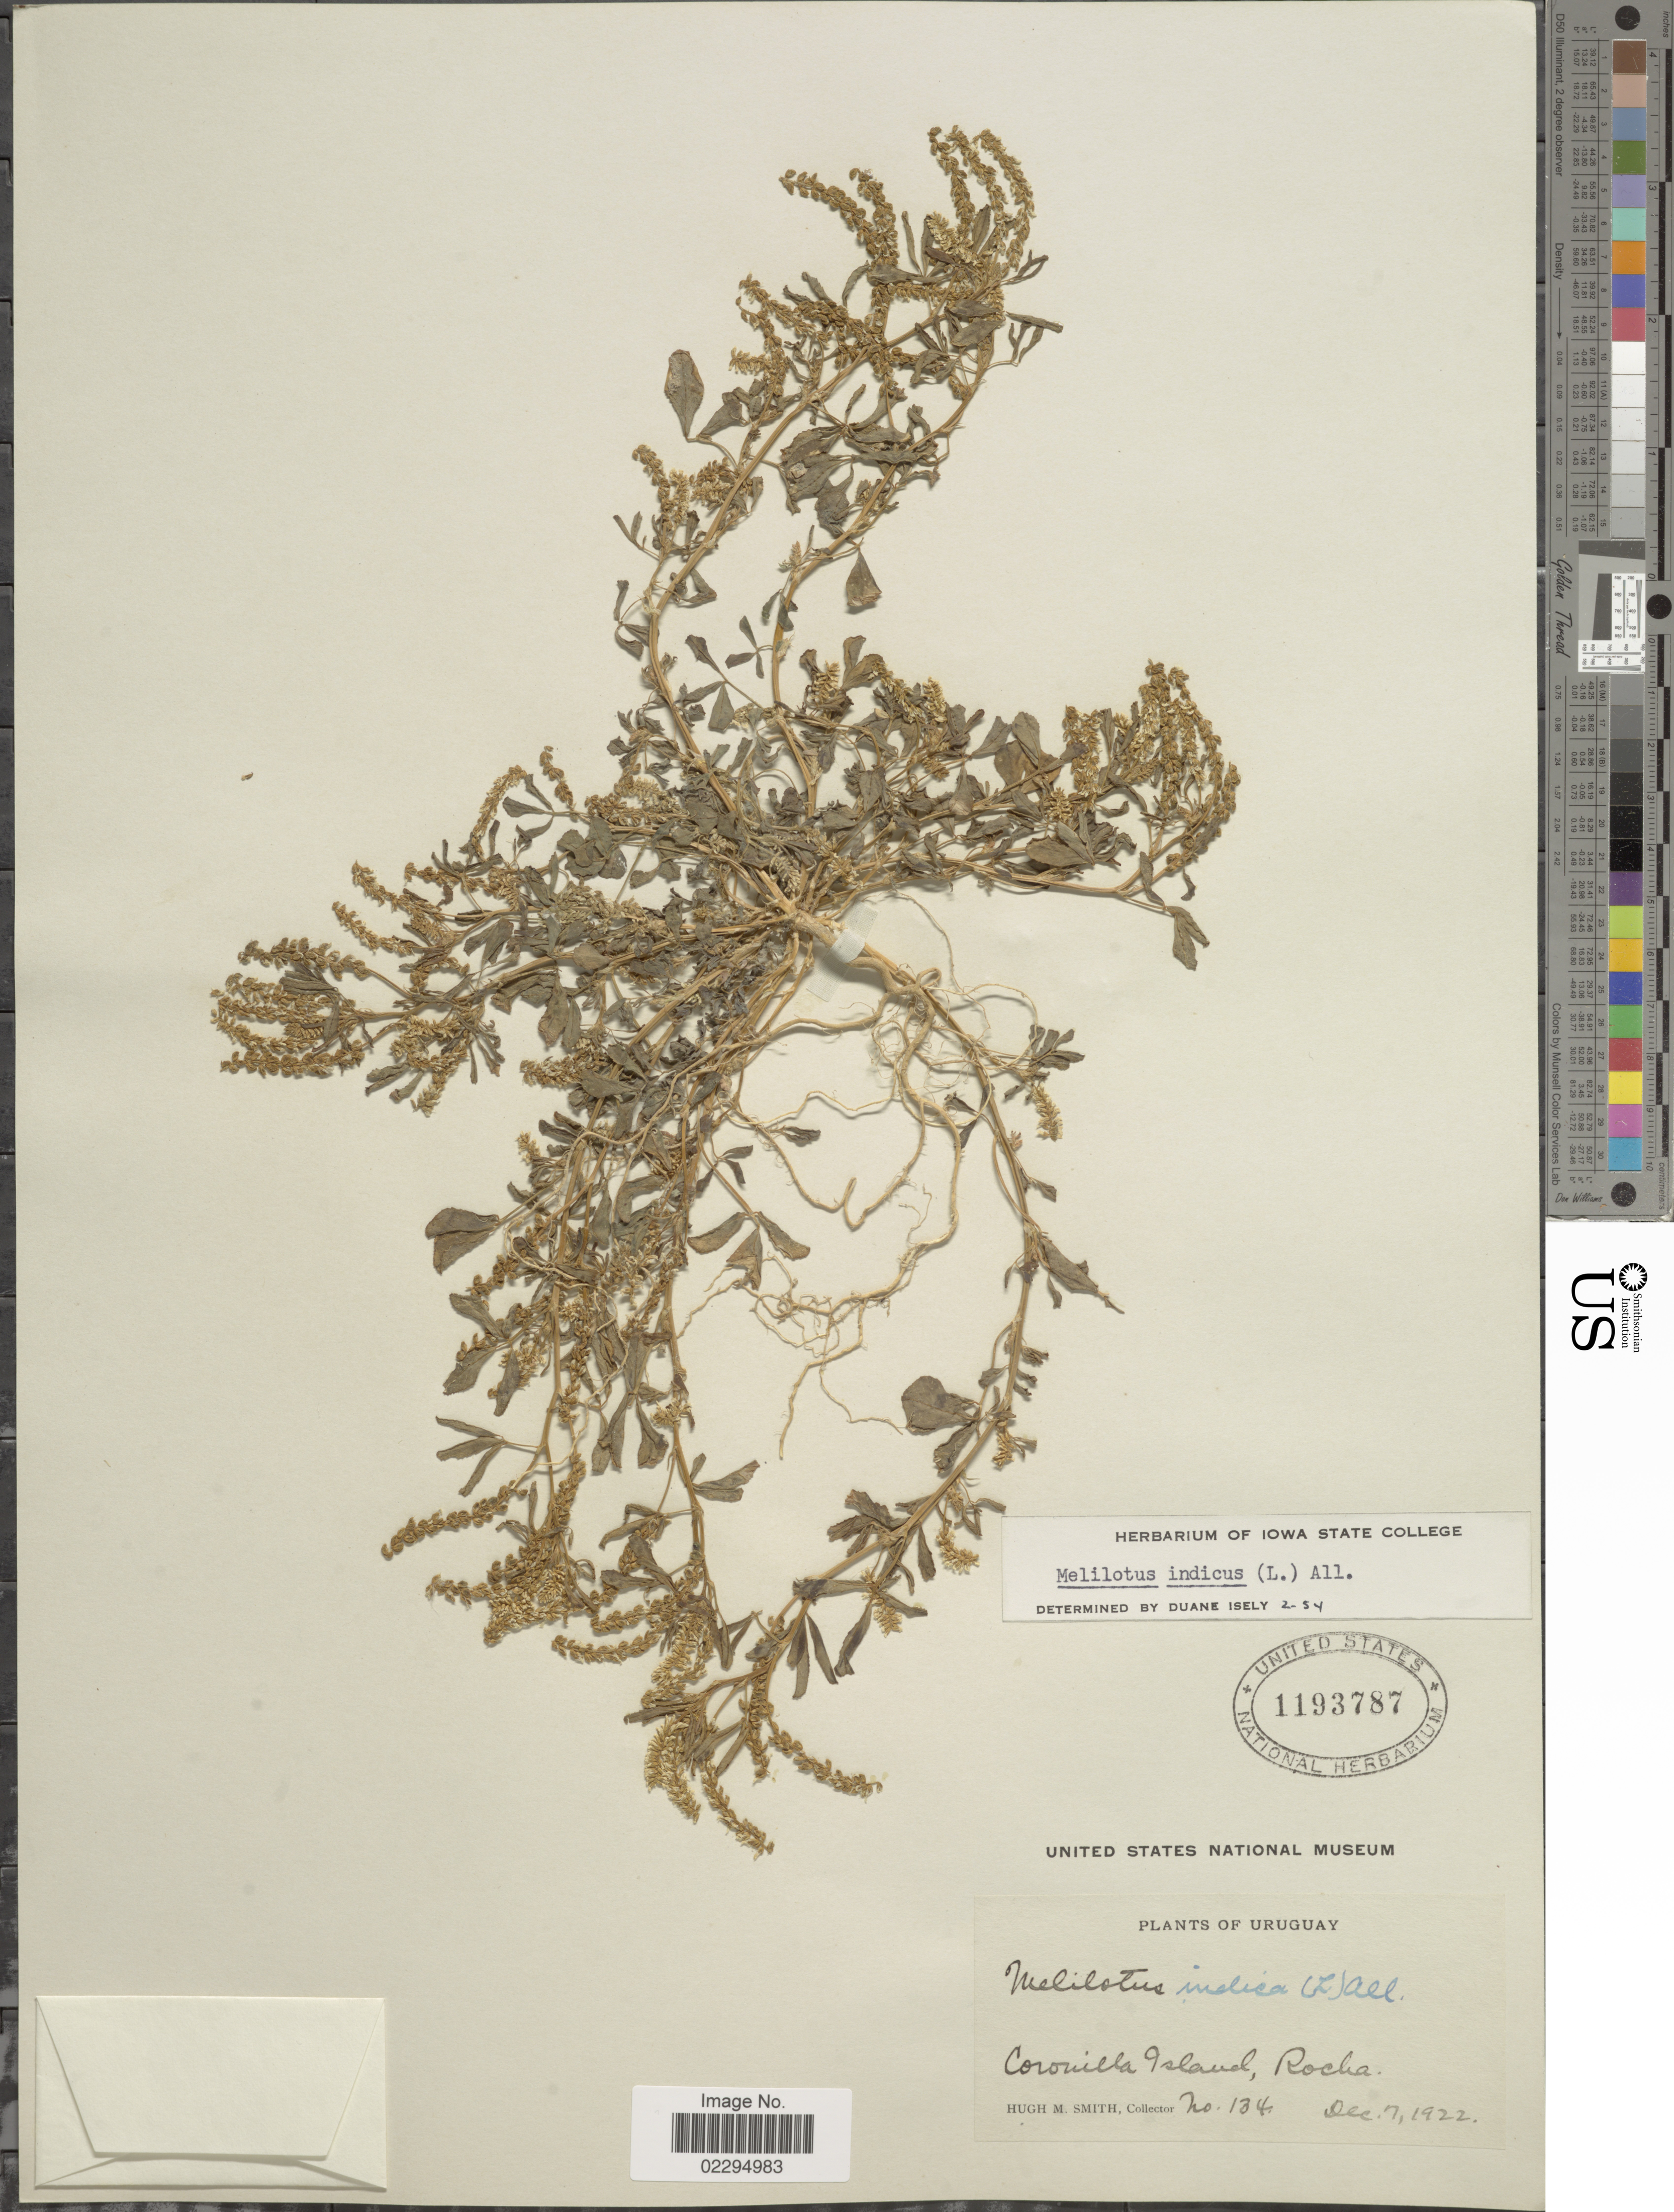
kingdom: Plantae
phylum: Tracheophyta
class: Magnoliopsida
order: Fabales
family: Fabaceae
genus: Melilotus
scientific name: Melilotus indicus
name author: (L.) All.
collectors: H. M. Smith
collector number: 134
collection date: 1922-12-07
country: Uruguay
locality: Coronilla Island, Rocka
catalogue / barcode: US 1193787